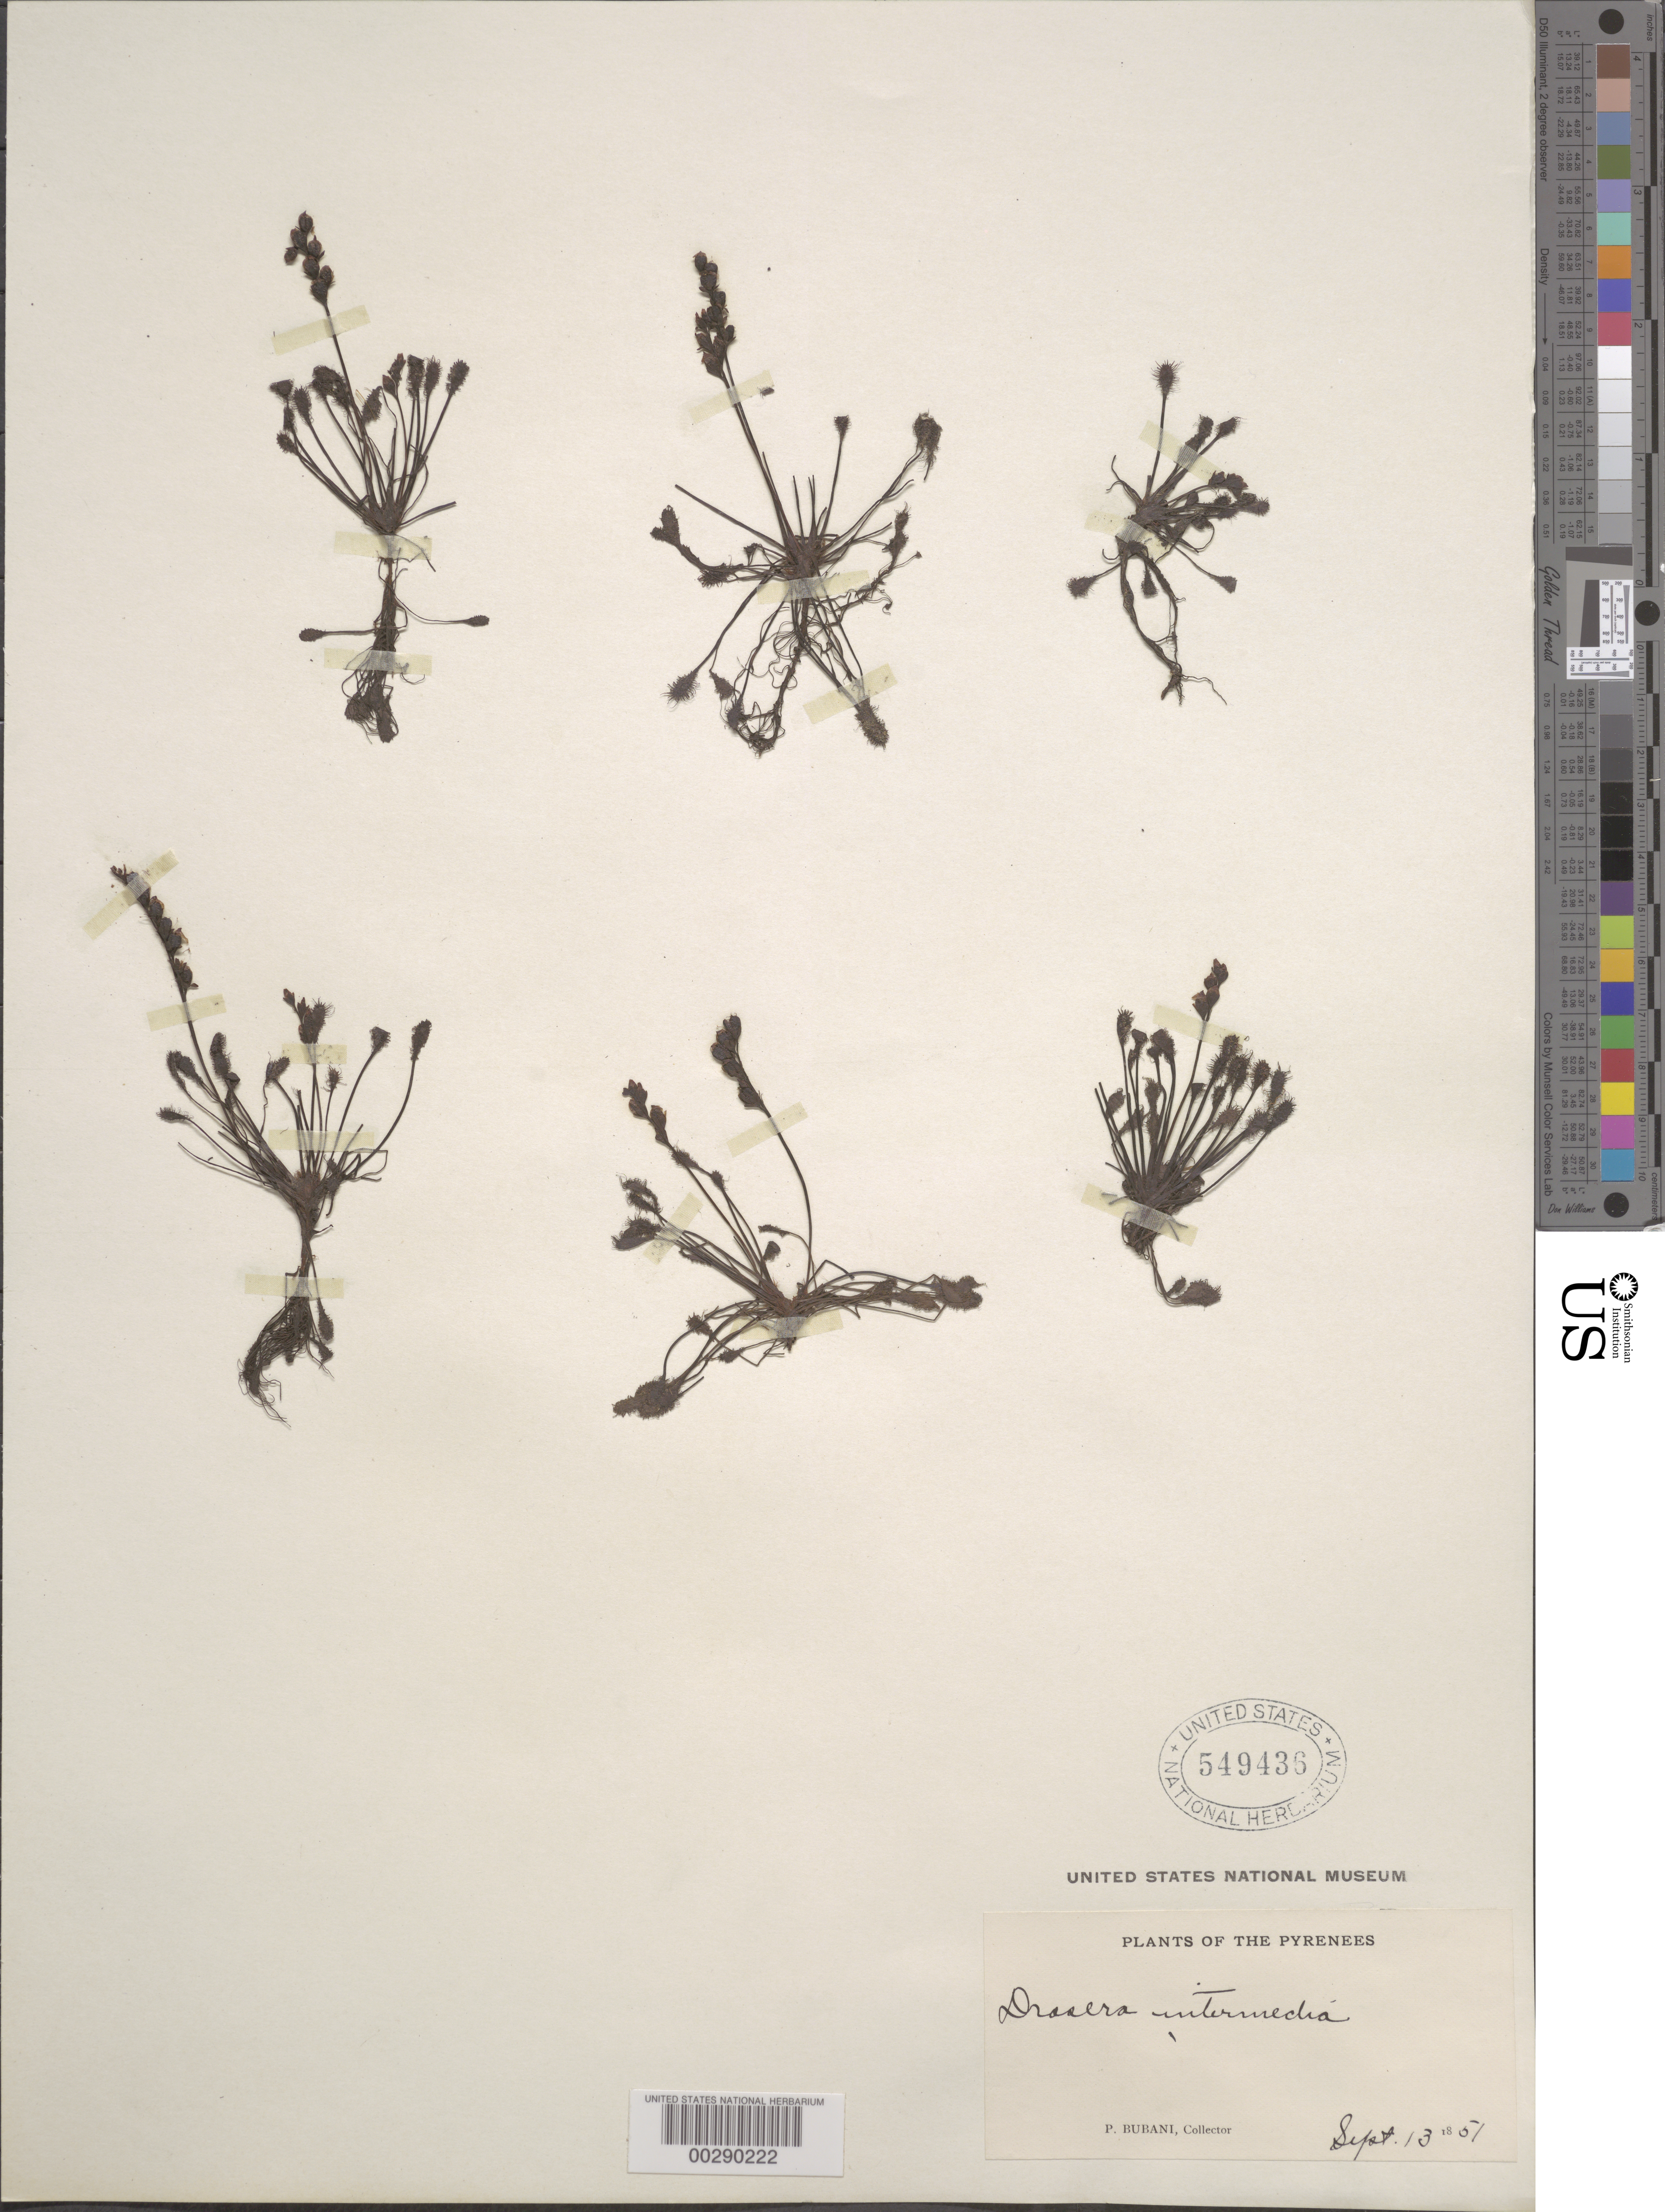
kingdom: Plantae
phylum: Tracheophyta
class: Magnoliopsida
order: Caryophyllales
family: Droseraceae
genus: Drosera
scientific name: Drosera intermedia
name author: Hayne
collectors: P. Bubani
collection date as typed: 13 Sep 1851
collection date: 1851-09-13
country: France / Spain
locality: Pyrenees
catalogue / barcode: US 549436